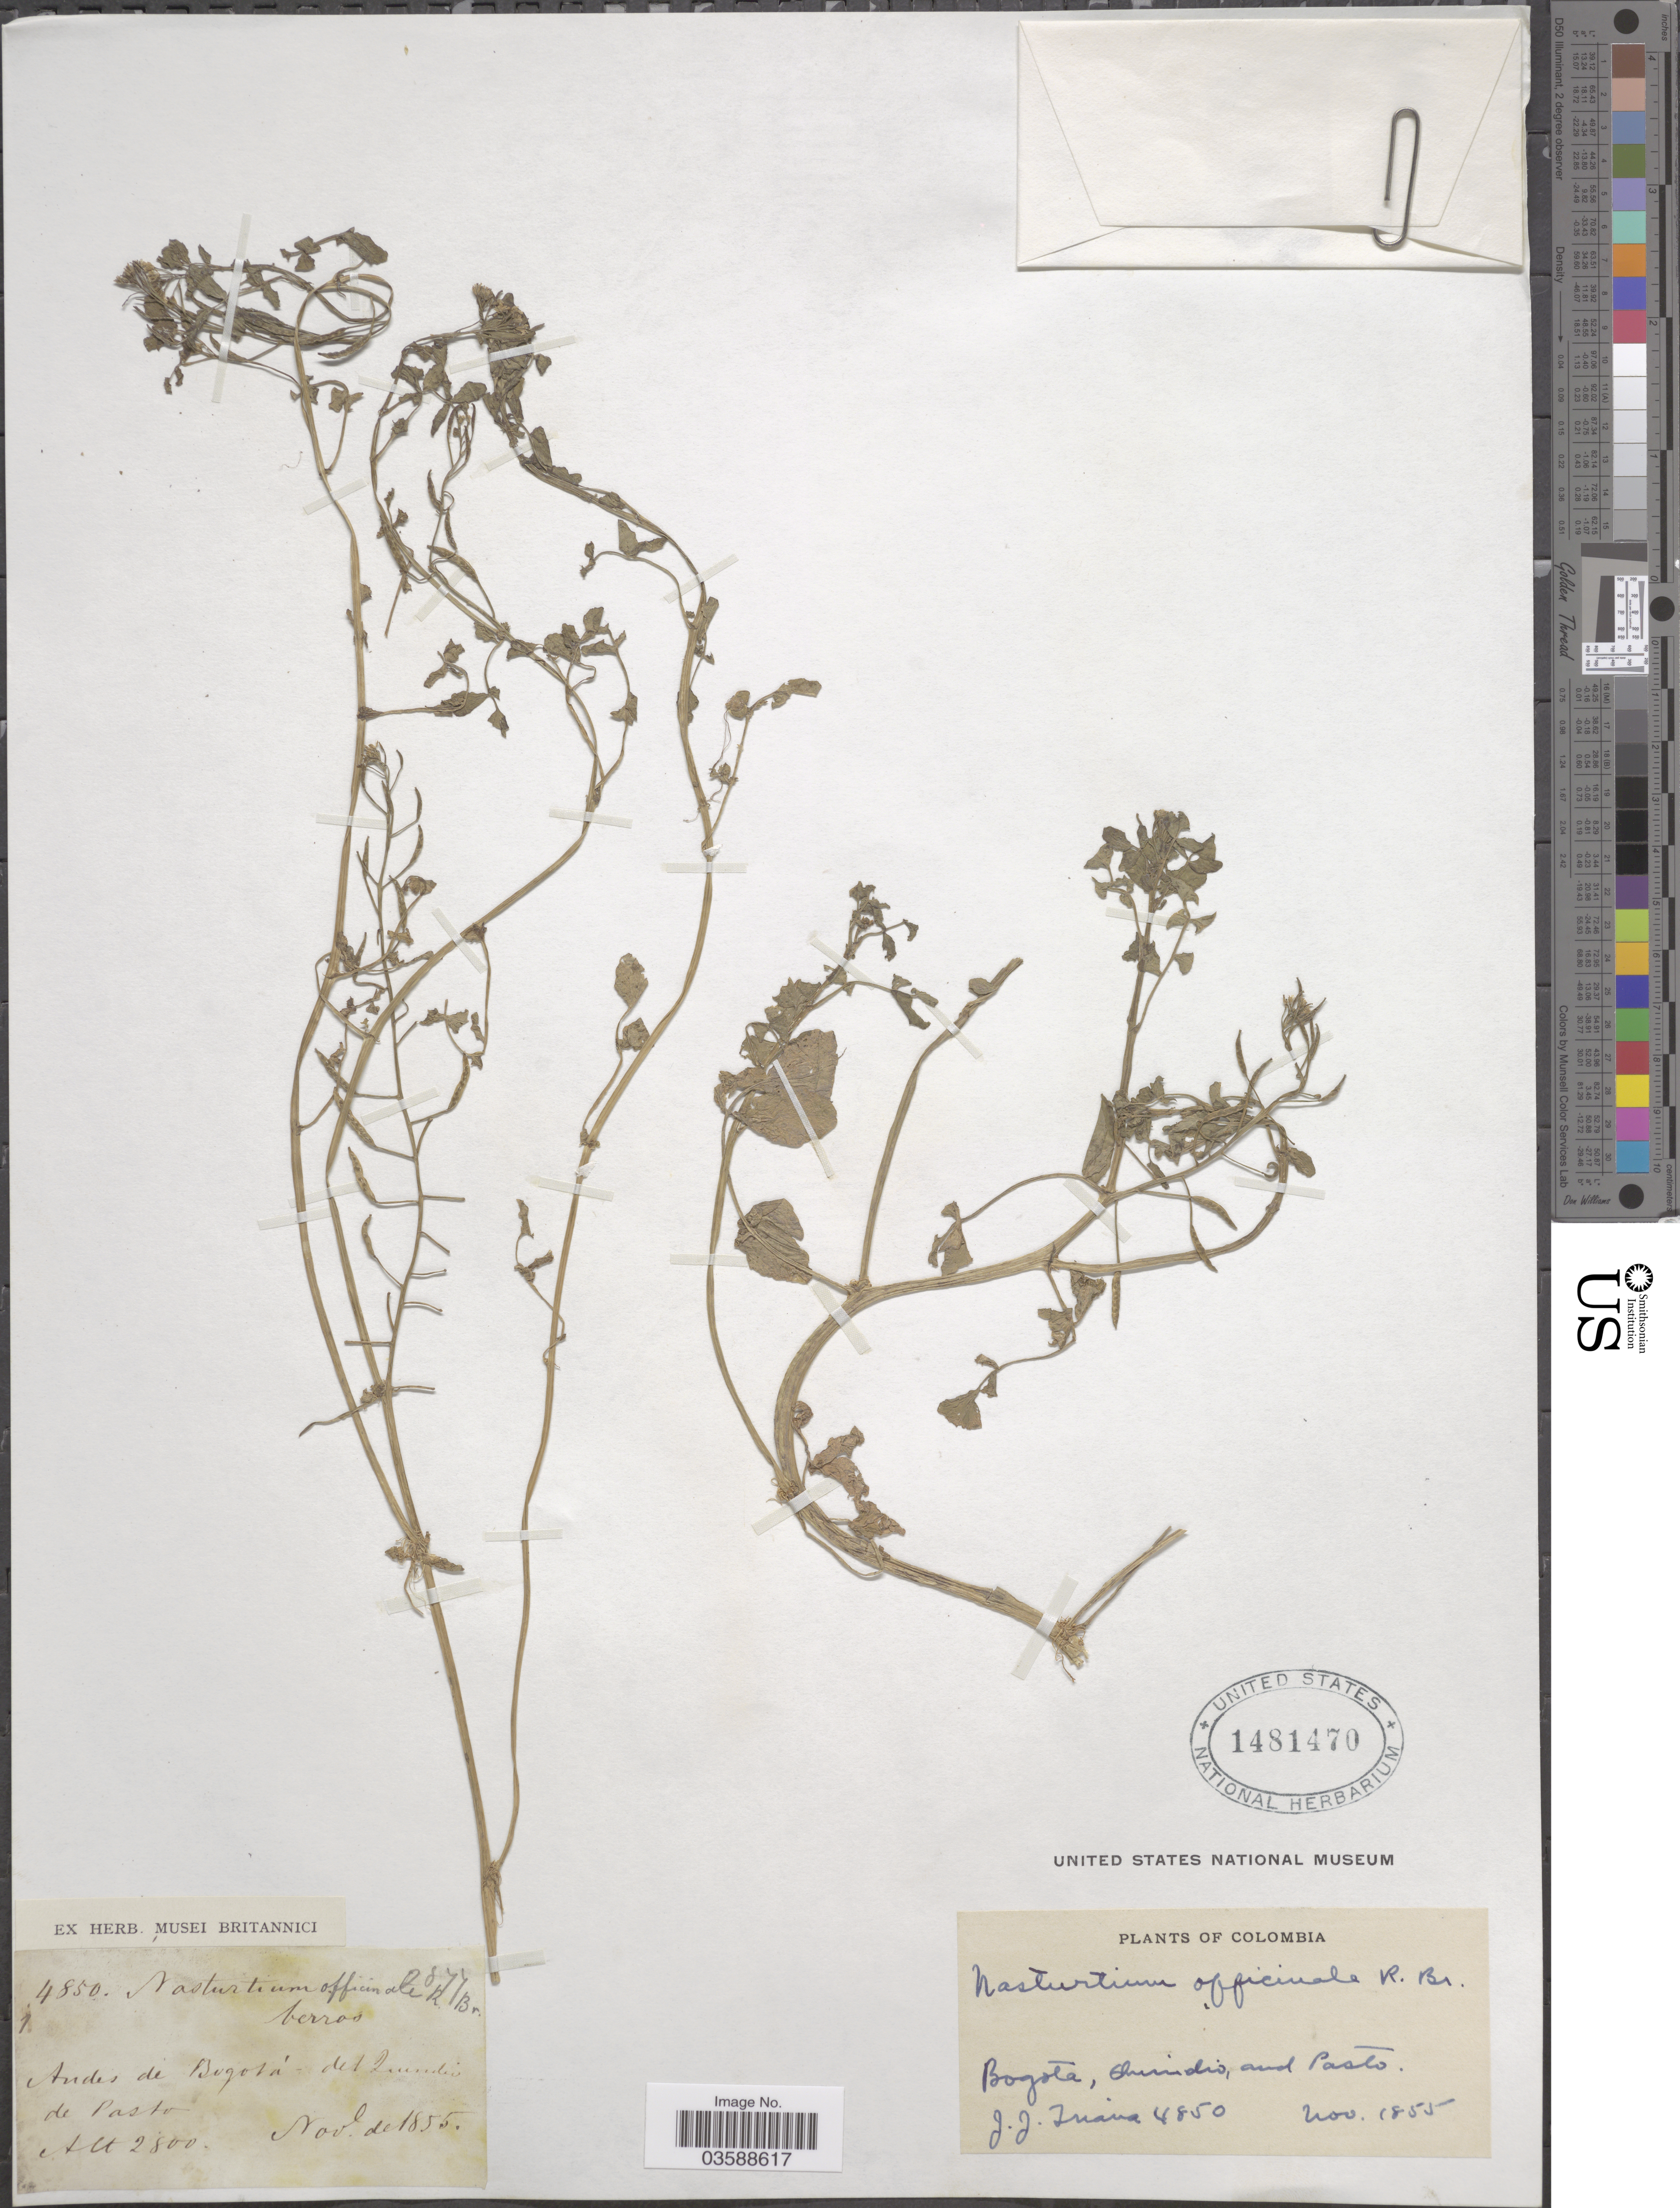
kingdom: Plantae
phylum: Tracheophyta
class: Magnoliopsida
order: Brassicales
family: Brassicaceae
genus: Nasturtium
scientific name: Nasturtium officinale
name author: R. Br.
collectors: J. J. Triana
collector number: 4850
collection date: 1855-11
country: Colombia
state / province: Bogota D.C.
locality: Andes de Bogotá - del Quindio, and Pasto.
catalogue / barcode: US 1481470